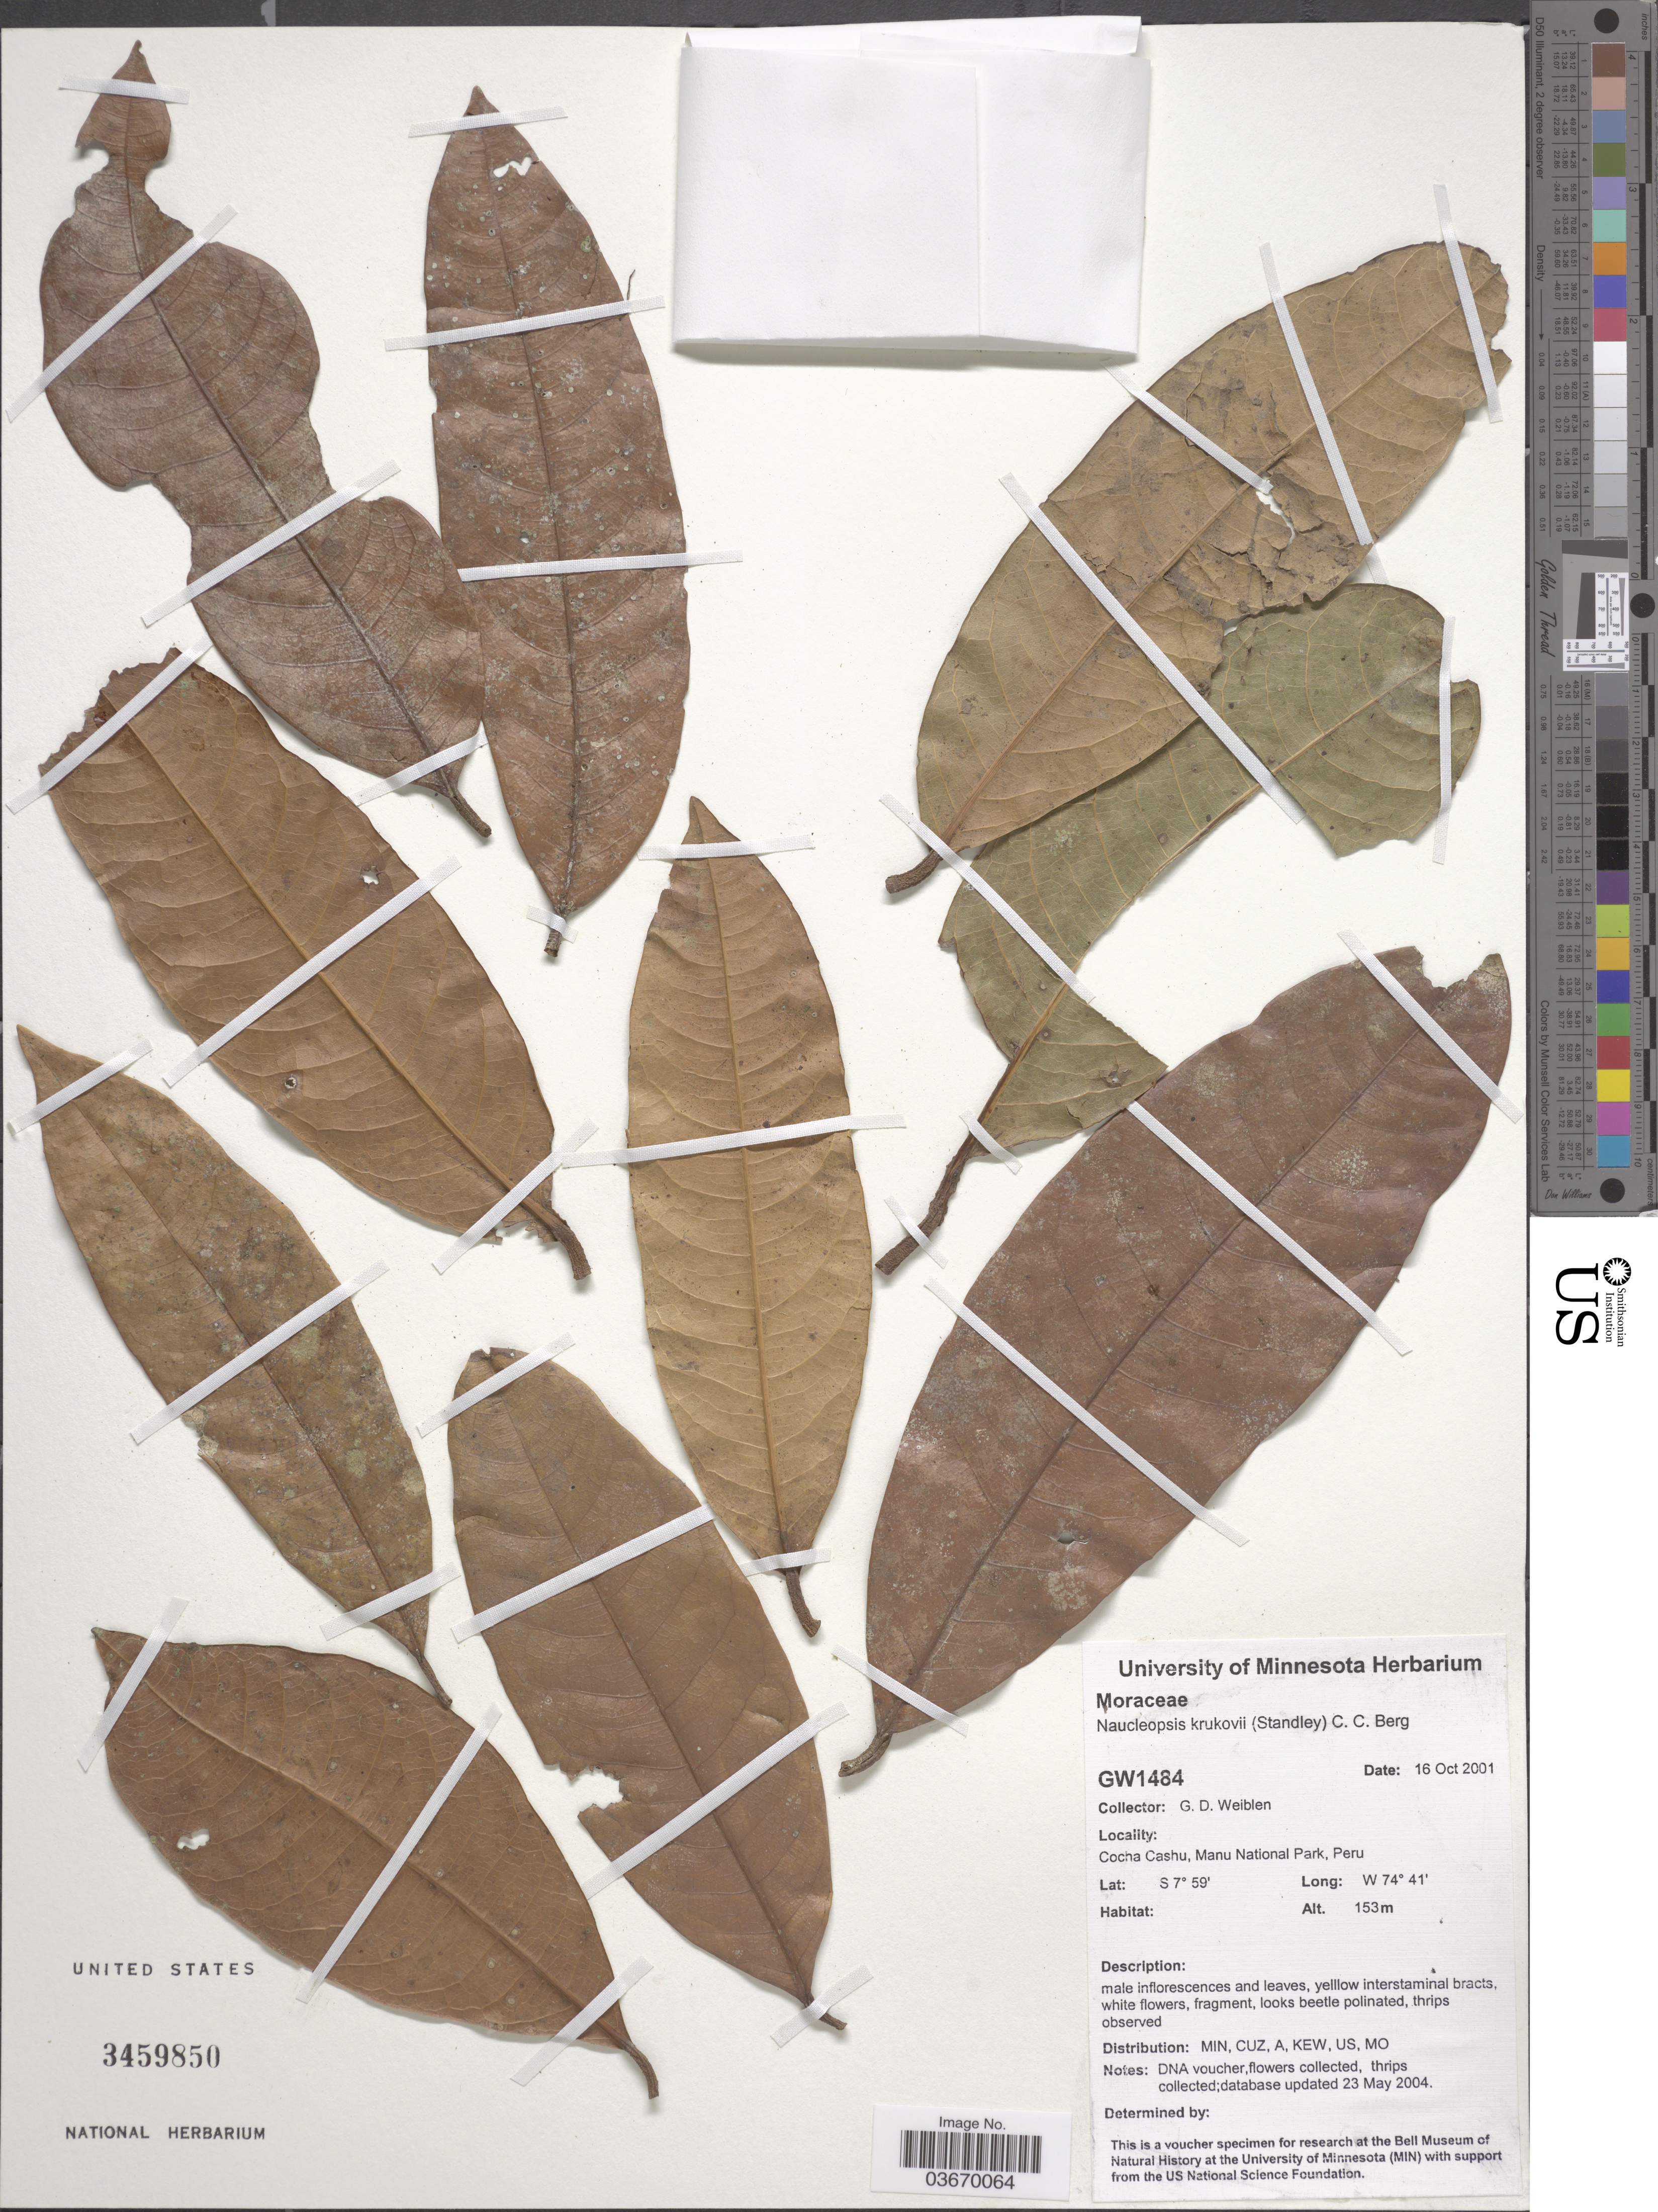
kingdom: Plantae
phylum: Tracheophyta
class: Magnoliopsida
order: Rosales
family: Moraceae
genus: Naucleopsis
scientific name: Naucleopsis krukovii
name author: (Standl.) C.C. Berg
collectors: G. D. Weiblen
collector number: GW1484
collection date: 2001-10-16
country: Peru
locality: Cocha Cashu, Manu National Park.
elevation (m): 153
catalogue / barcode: US 3459850